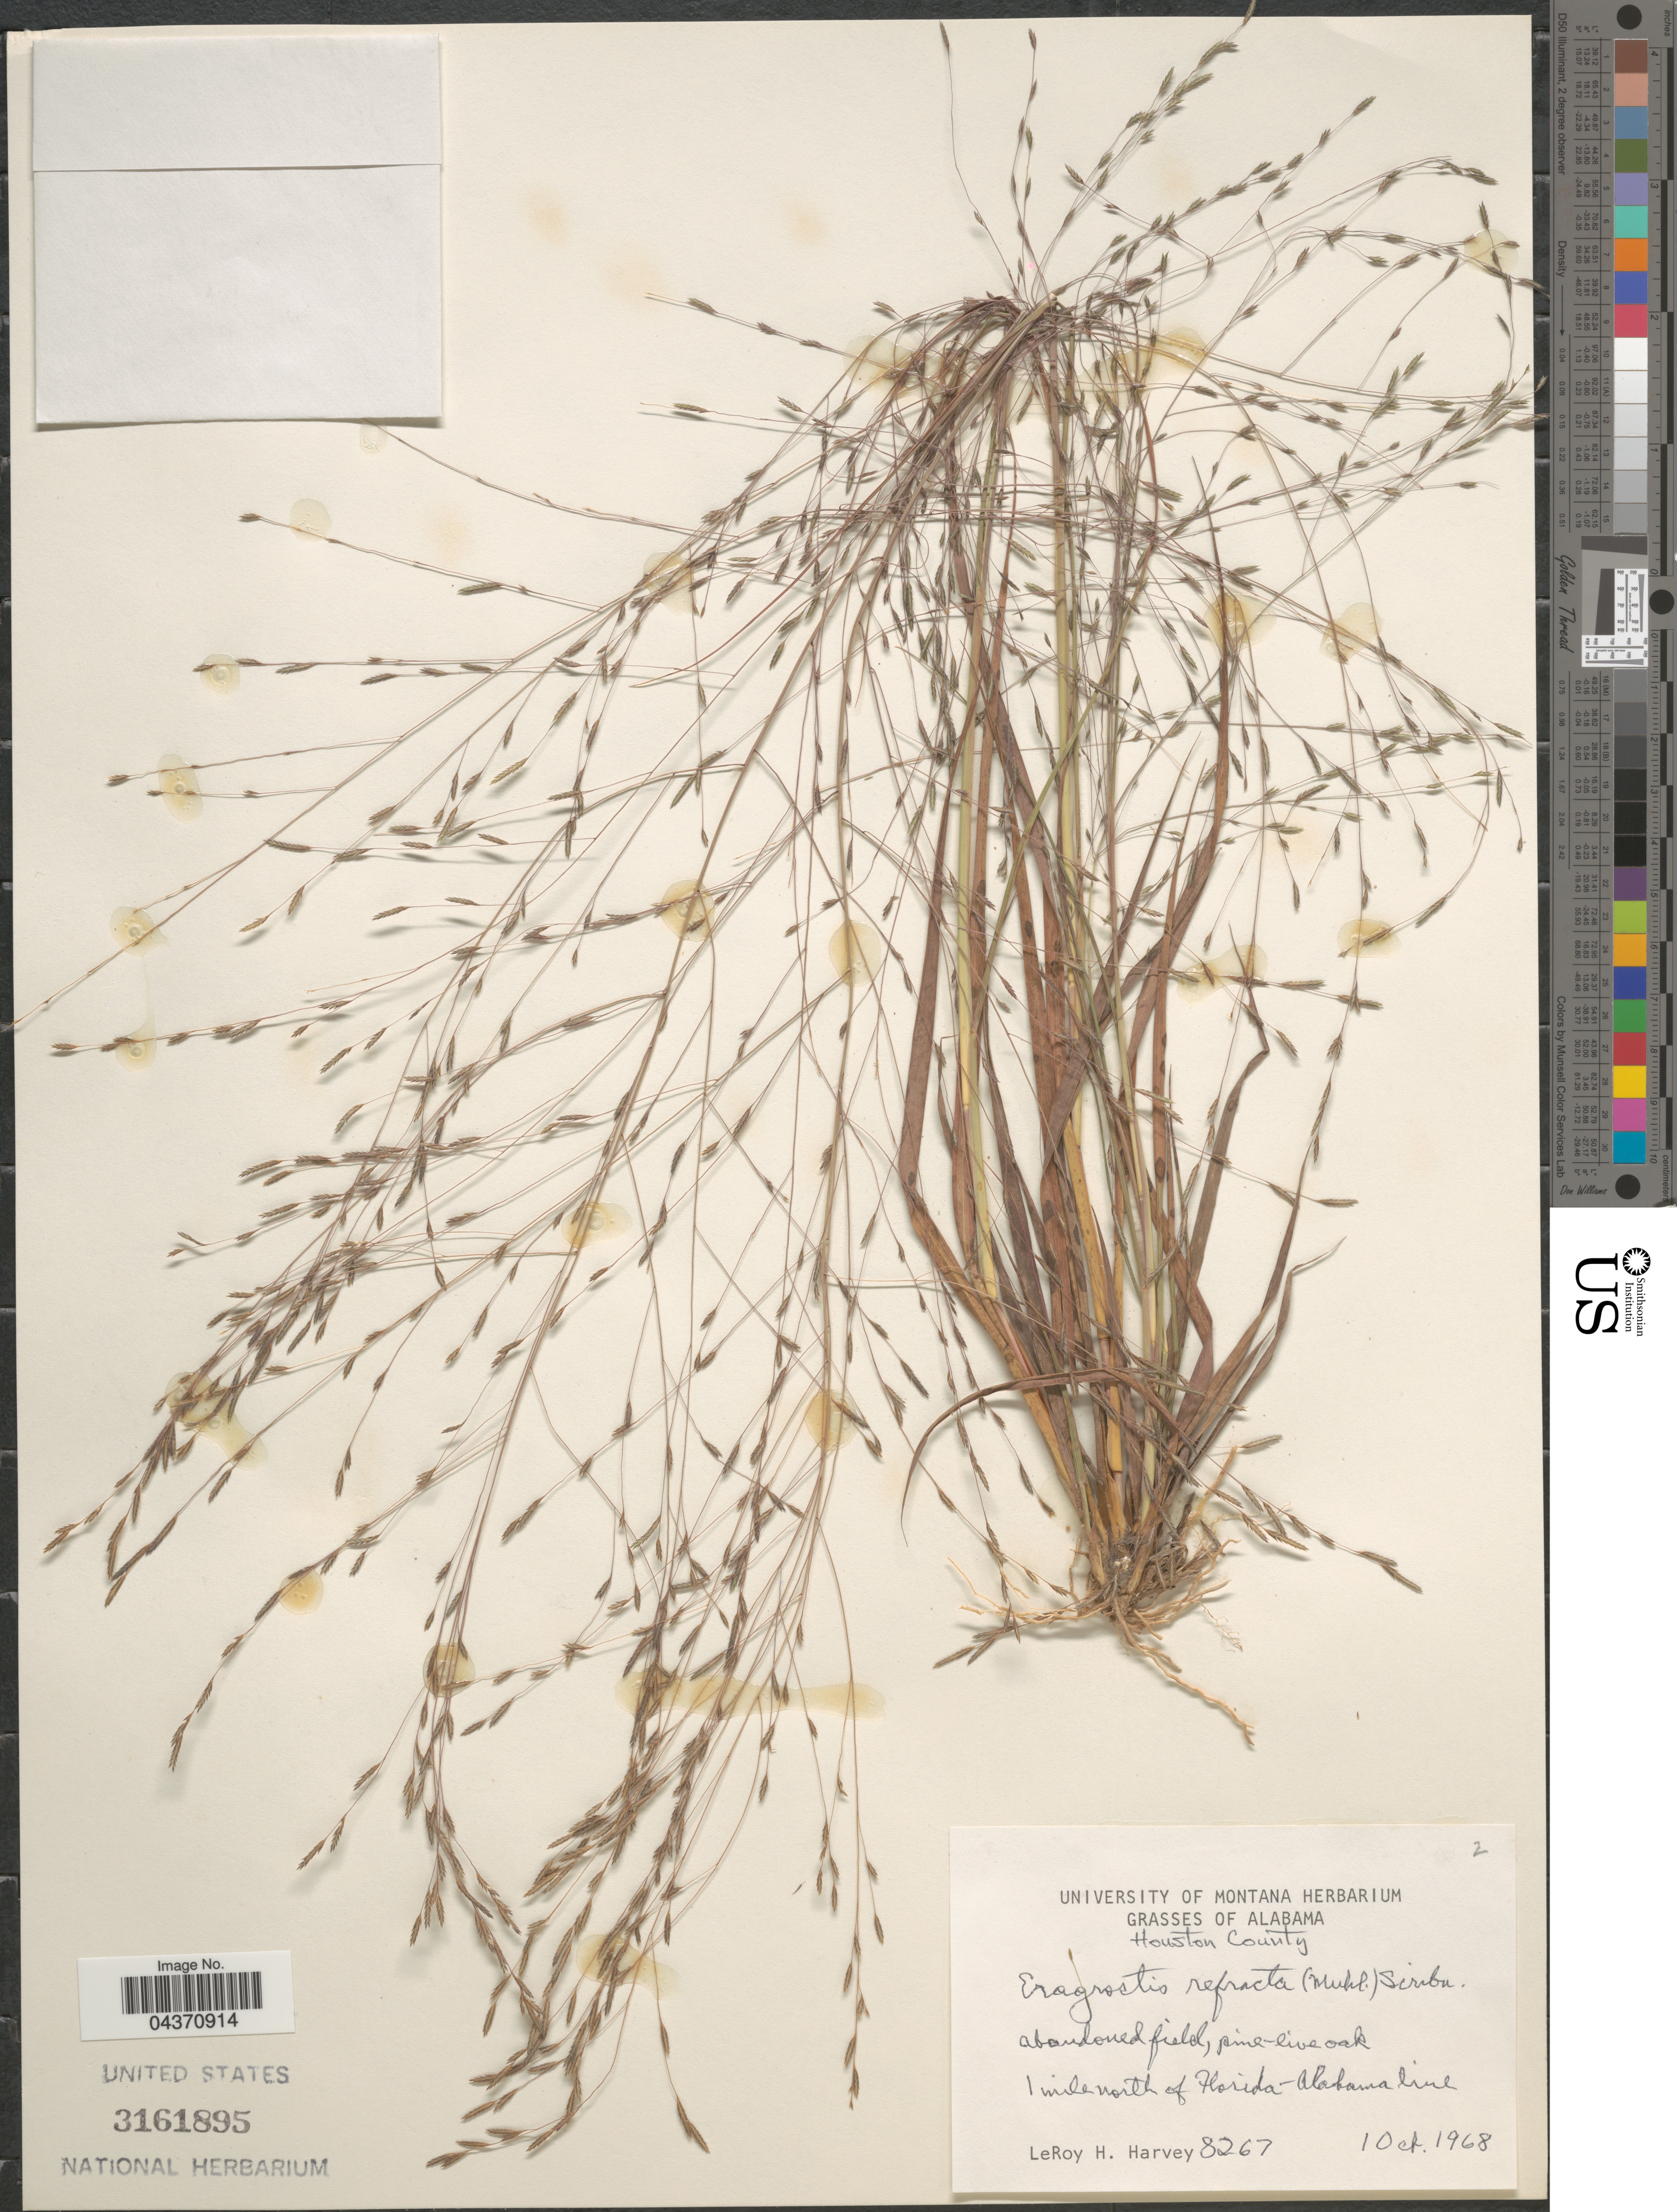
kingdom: Plantae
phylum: Tracheophyta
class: Liliopsida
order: Poales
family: Poaceae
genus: Eragrostis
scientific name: Eragrostis refracta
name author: (Muhl.) Scribn.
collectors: L. H. Harvey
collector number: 8267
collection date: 1968-10-01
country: United States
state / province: Alabama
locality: Houston County. 1 mile north of Florida-Alabama line.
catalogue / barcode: US 3161895